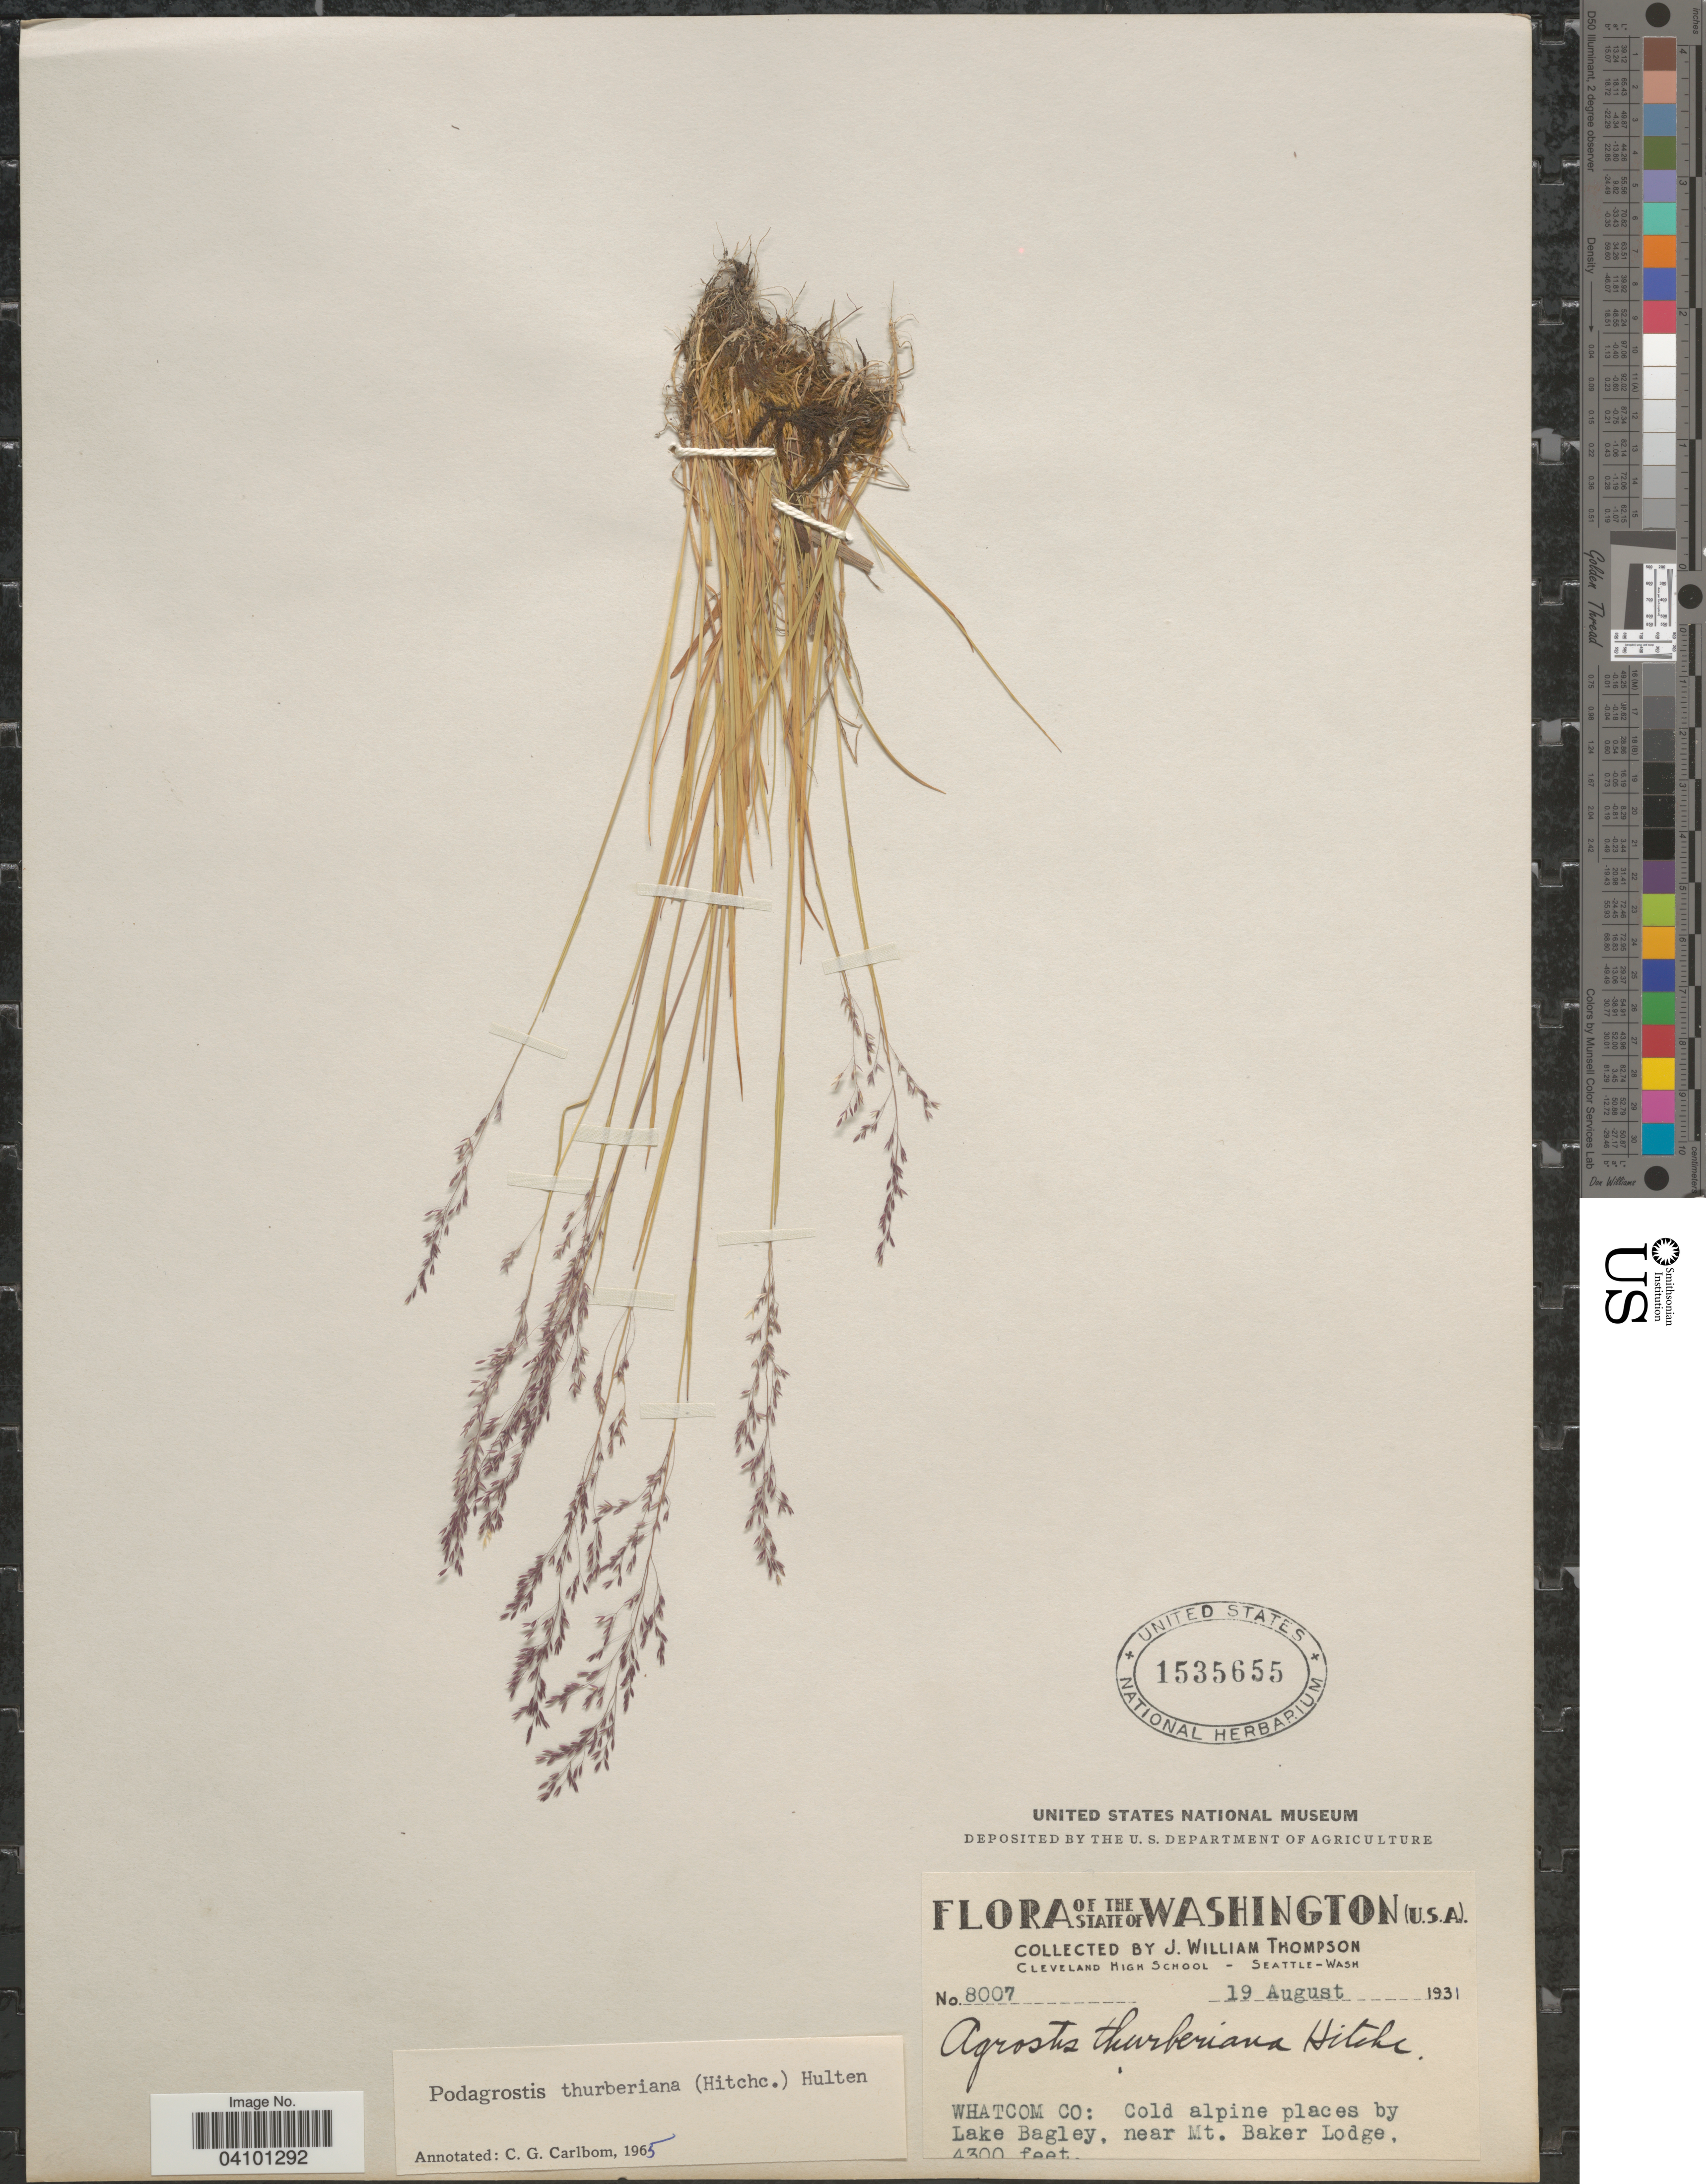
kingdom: Plantae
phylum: Tracheophyta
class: Liliopsida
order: Poales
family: Poaceae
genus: Podagrostis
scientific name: Podagrostis thurberiana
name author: Hitchc.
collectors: J. W. Thompson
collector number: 8007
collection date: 1931-08-19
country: United States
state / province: Washington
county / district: Whitman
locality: Whatcom Co: Cold alpine places by Lake Bagley, near Mt. Baker Lodge.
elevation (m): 1311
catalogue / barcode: US 1535655